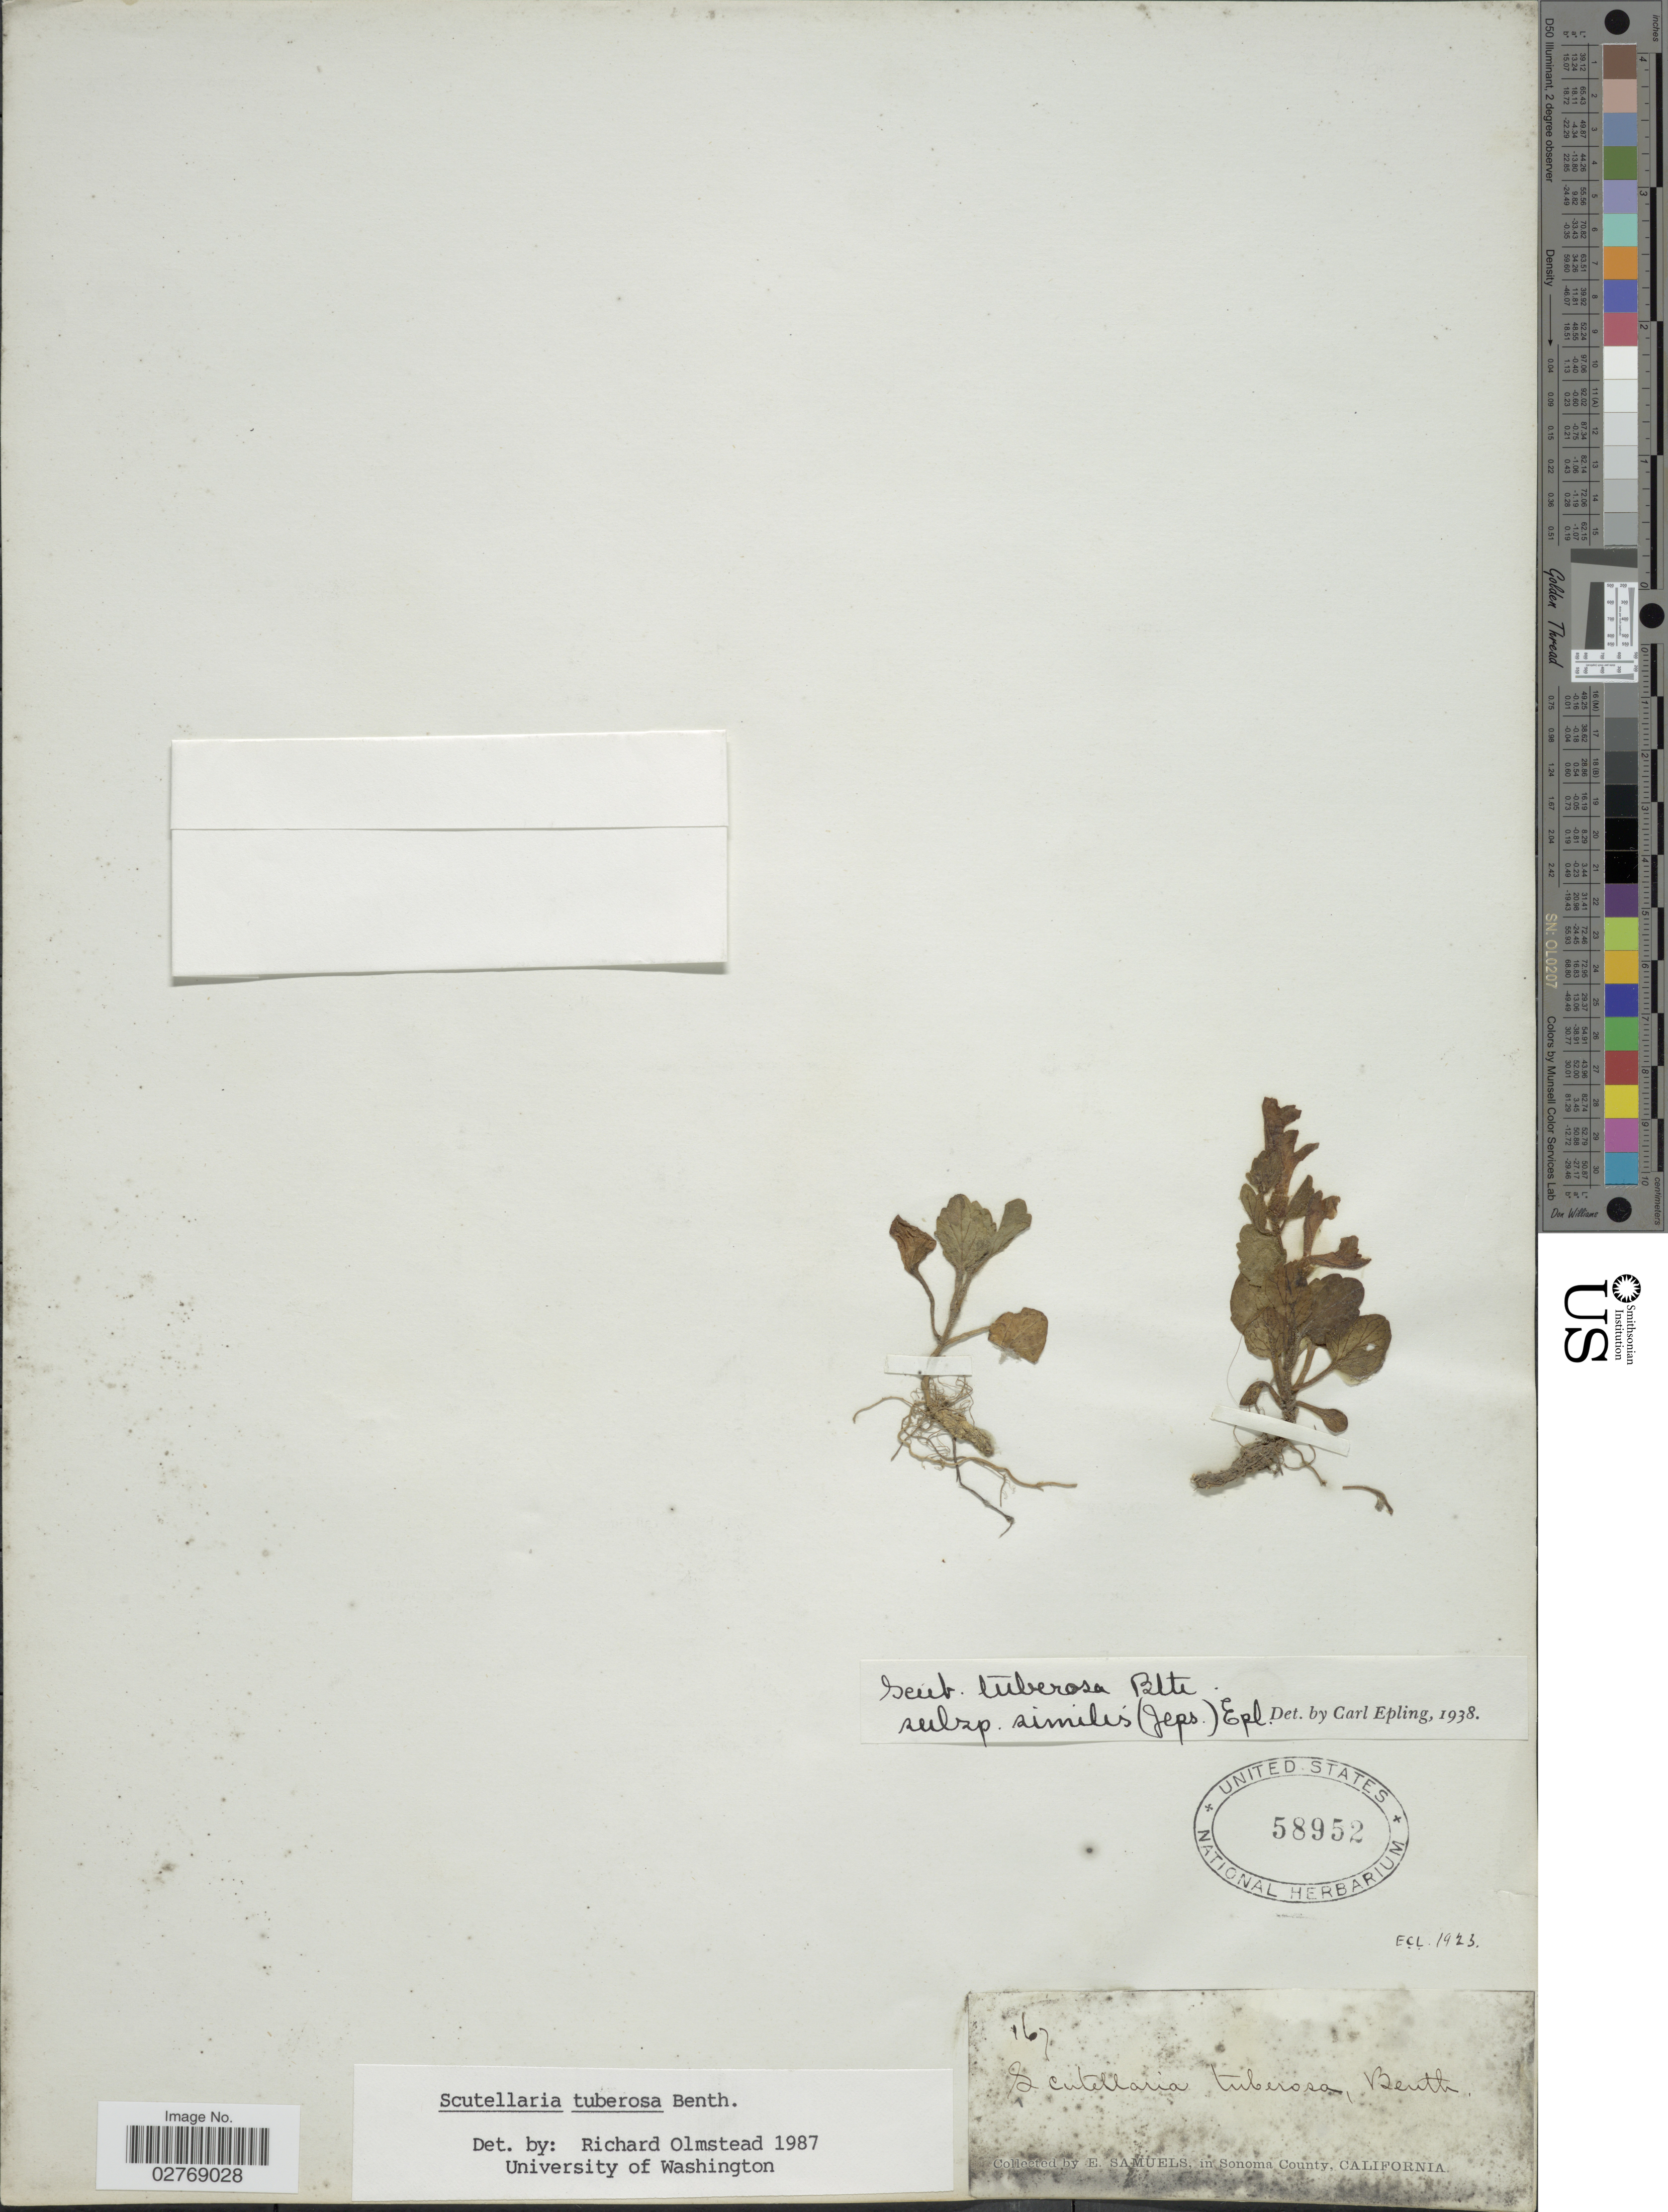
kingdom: Plantae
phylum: Tracheophyta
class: Magnoliopsida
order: Lamiales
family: Lamiaceae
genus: Scutellaria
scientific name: Scutellaria tuberosa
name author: Benth.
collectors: E. Samuels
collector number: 167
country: United States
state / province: California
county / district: Sonoma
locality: In Sonoma County.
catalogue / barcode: US 58952